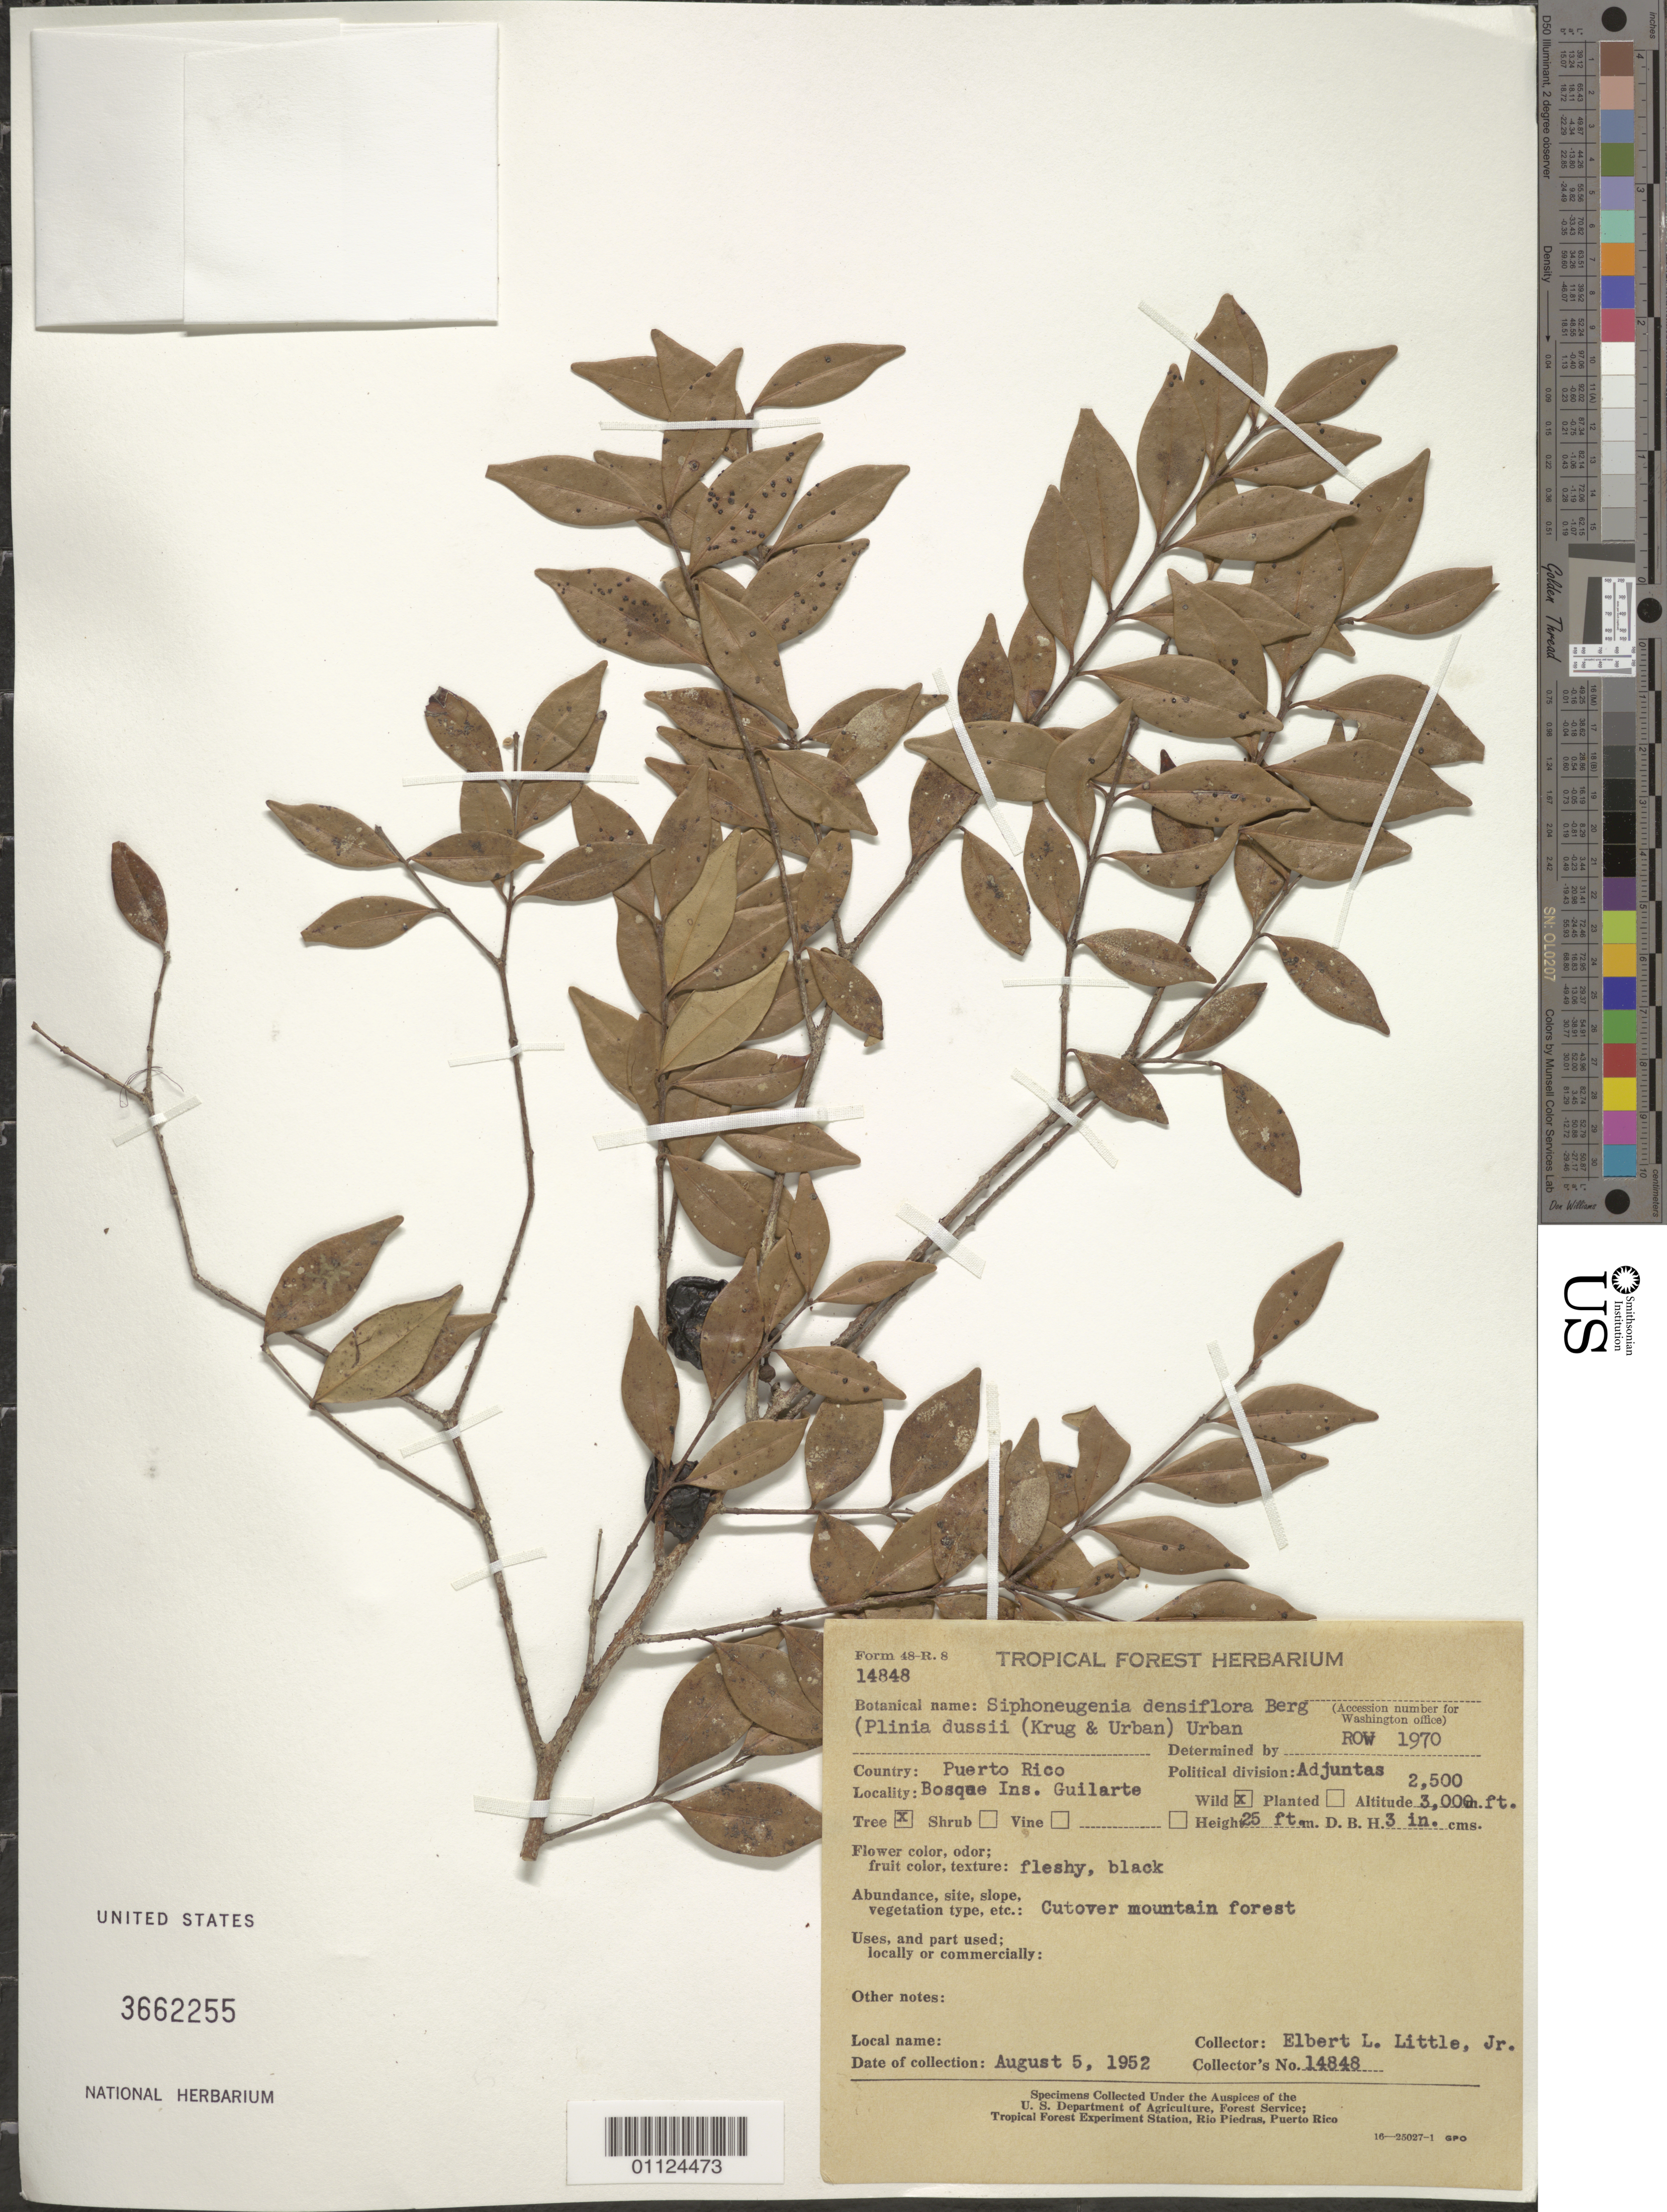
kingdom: Plantae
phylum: Tracheophyta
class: Magnoliopsida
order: Myrtales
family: Myrtaceae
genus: Siphoneugena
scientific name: Siphoneugena densiflora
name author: O. Berg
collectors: E. L. Little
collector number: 14848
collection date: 1952-08-05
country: Puerto Rico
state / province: Adjuntas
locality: Bosque Ins. Guilarte.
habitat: Cut-over mountain forest.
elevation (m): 762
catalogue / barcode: US 3662255